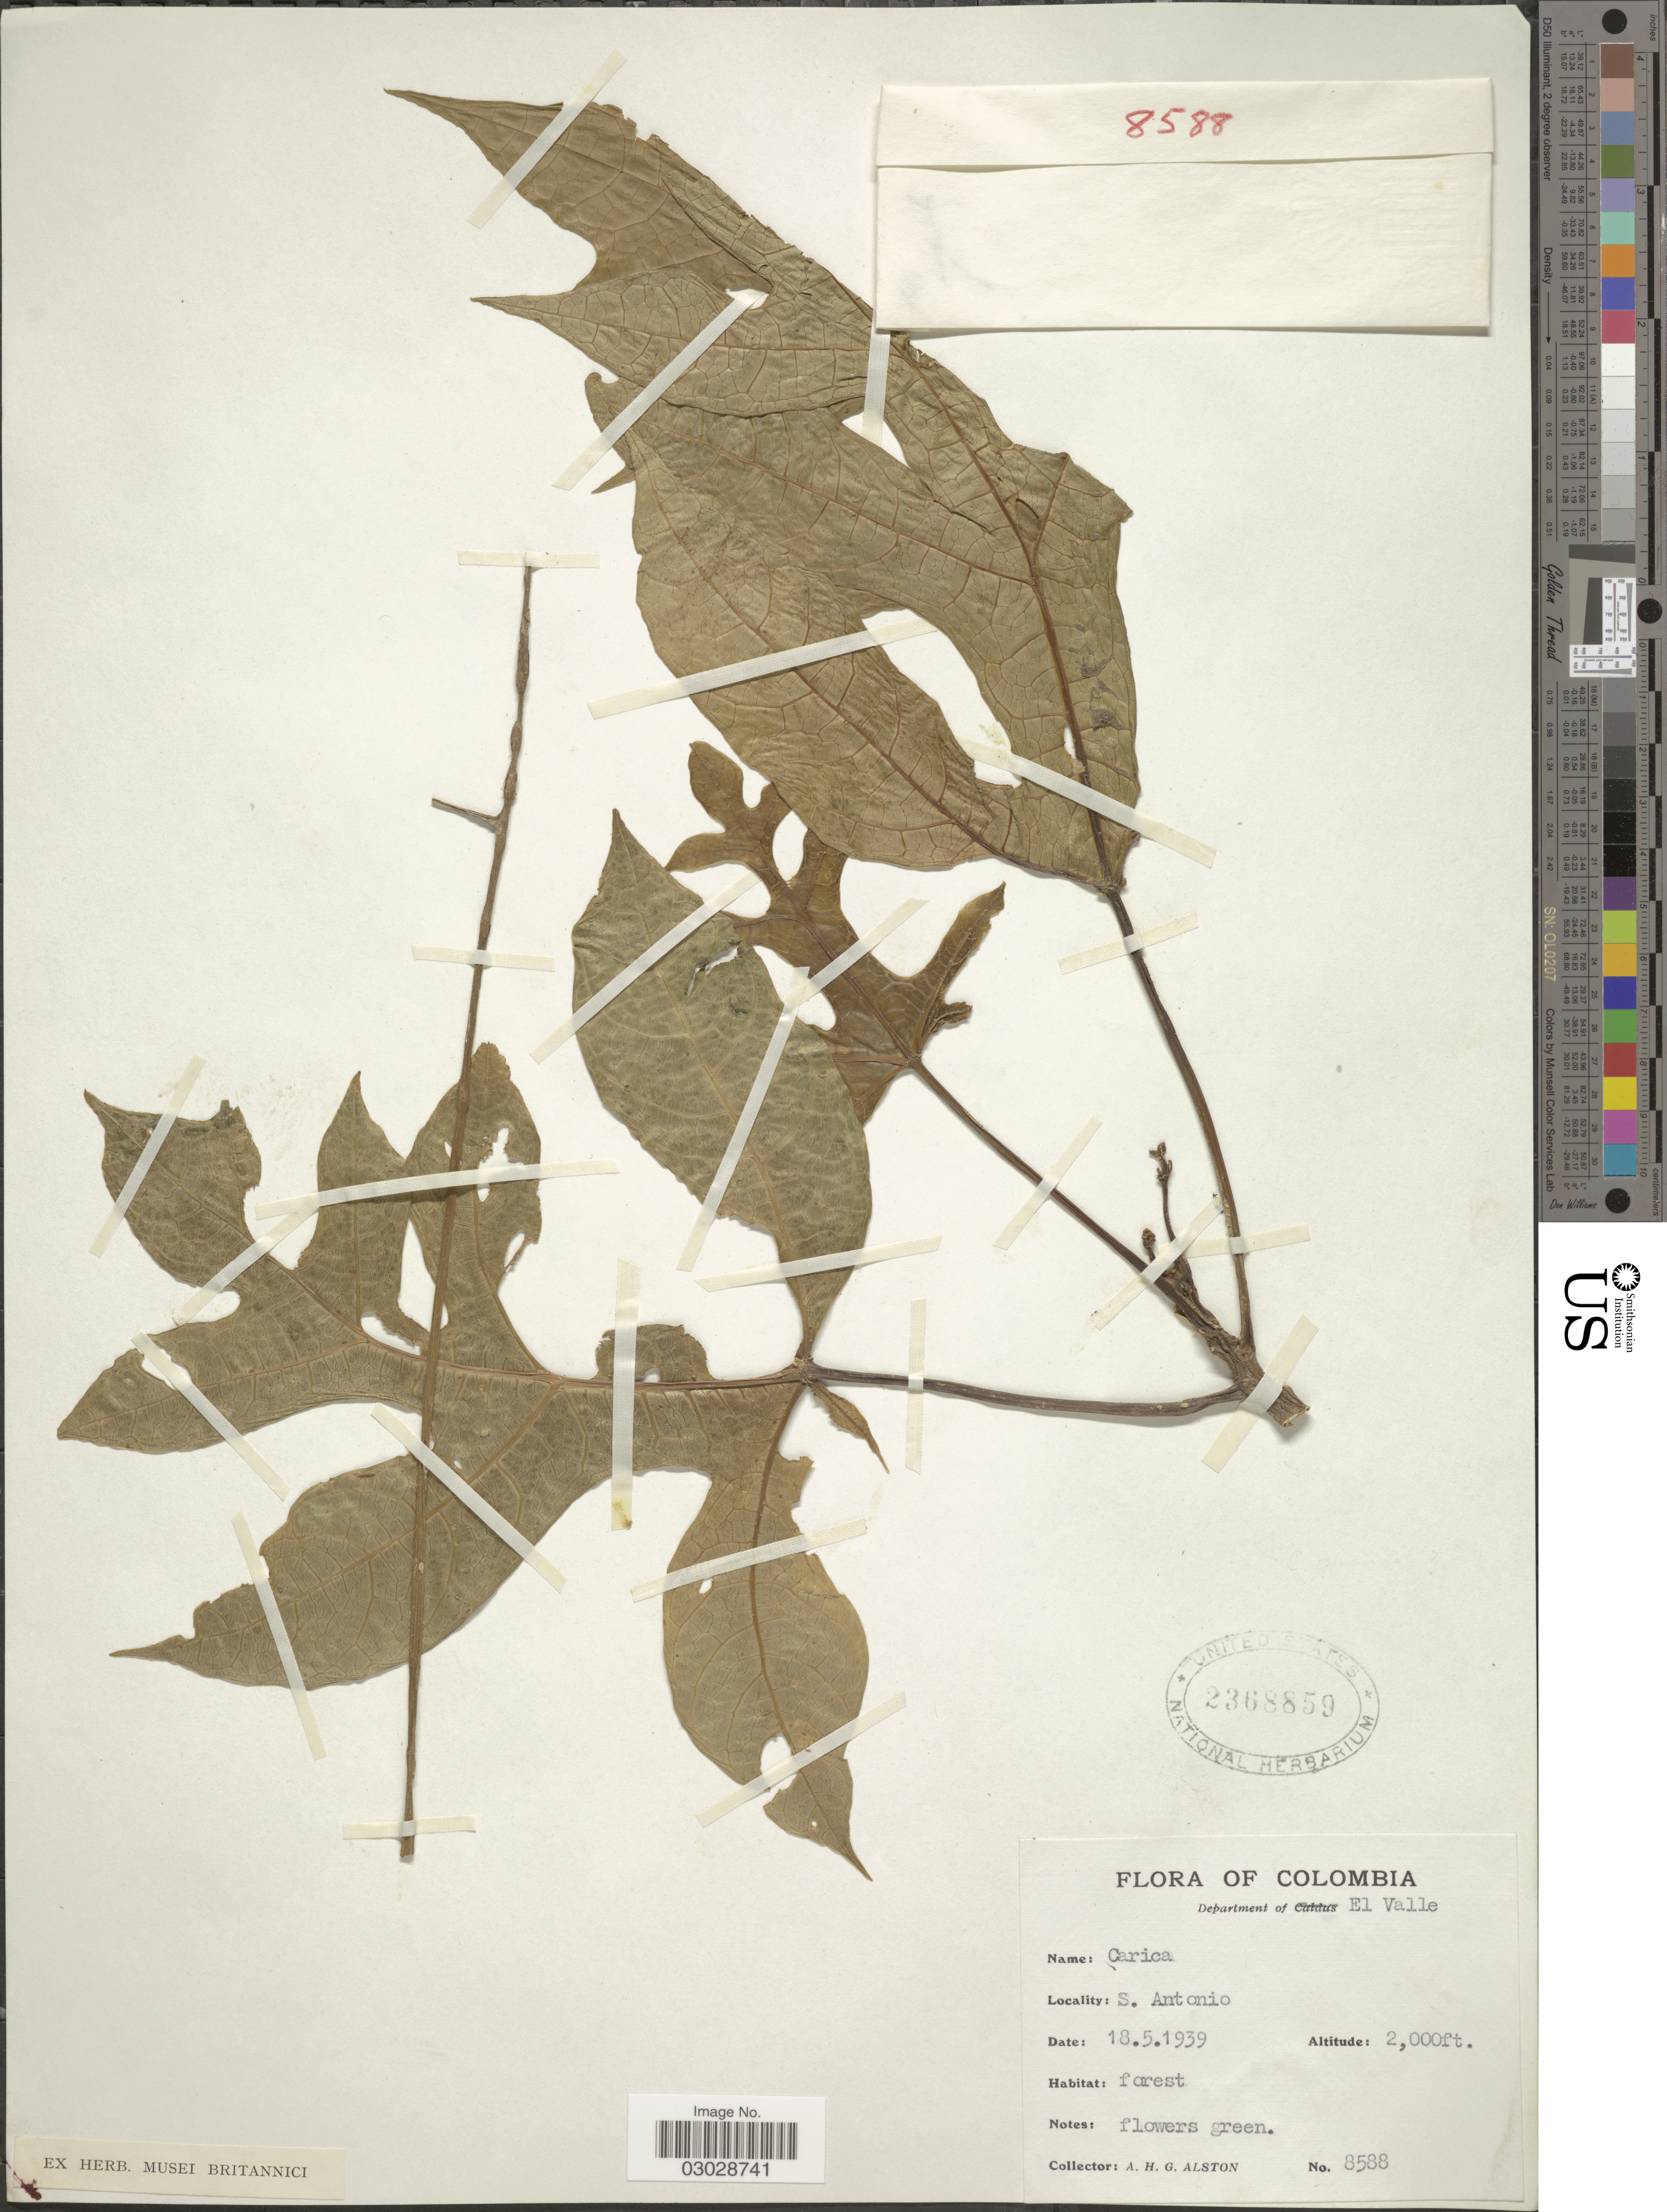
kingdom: Plantae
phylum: Tracheophyta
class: Magnoliopsida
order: Brassicales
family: Caricaceae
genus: Carica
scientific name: Carica sp.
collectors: A. H. Alston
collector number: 8588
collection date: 1939-05-18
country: Colombia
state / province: Valle del Cauca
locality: Department of El Valle, S. Antonio.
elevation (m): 610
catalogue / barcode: US 2368859